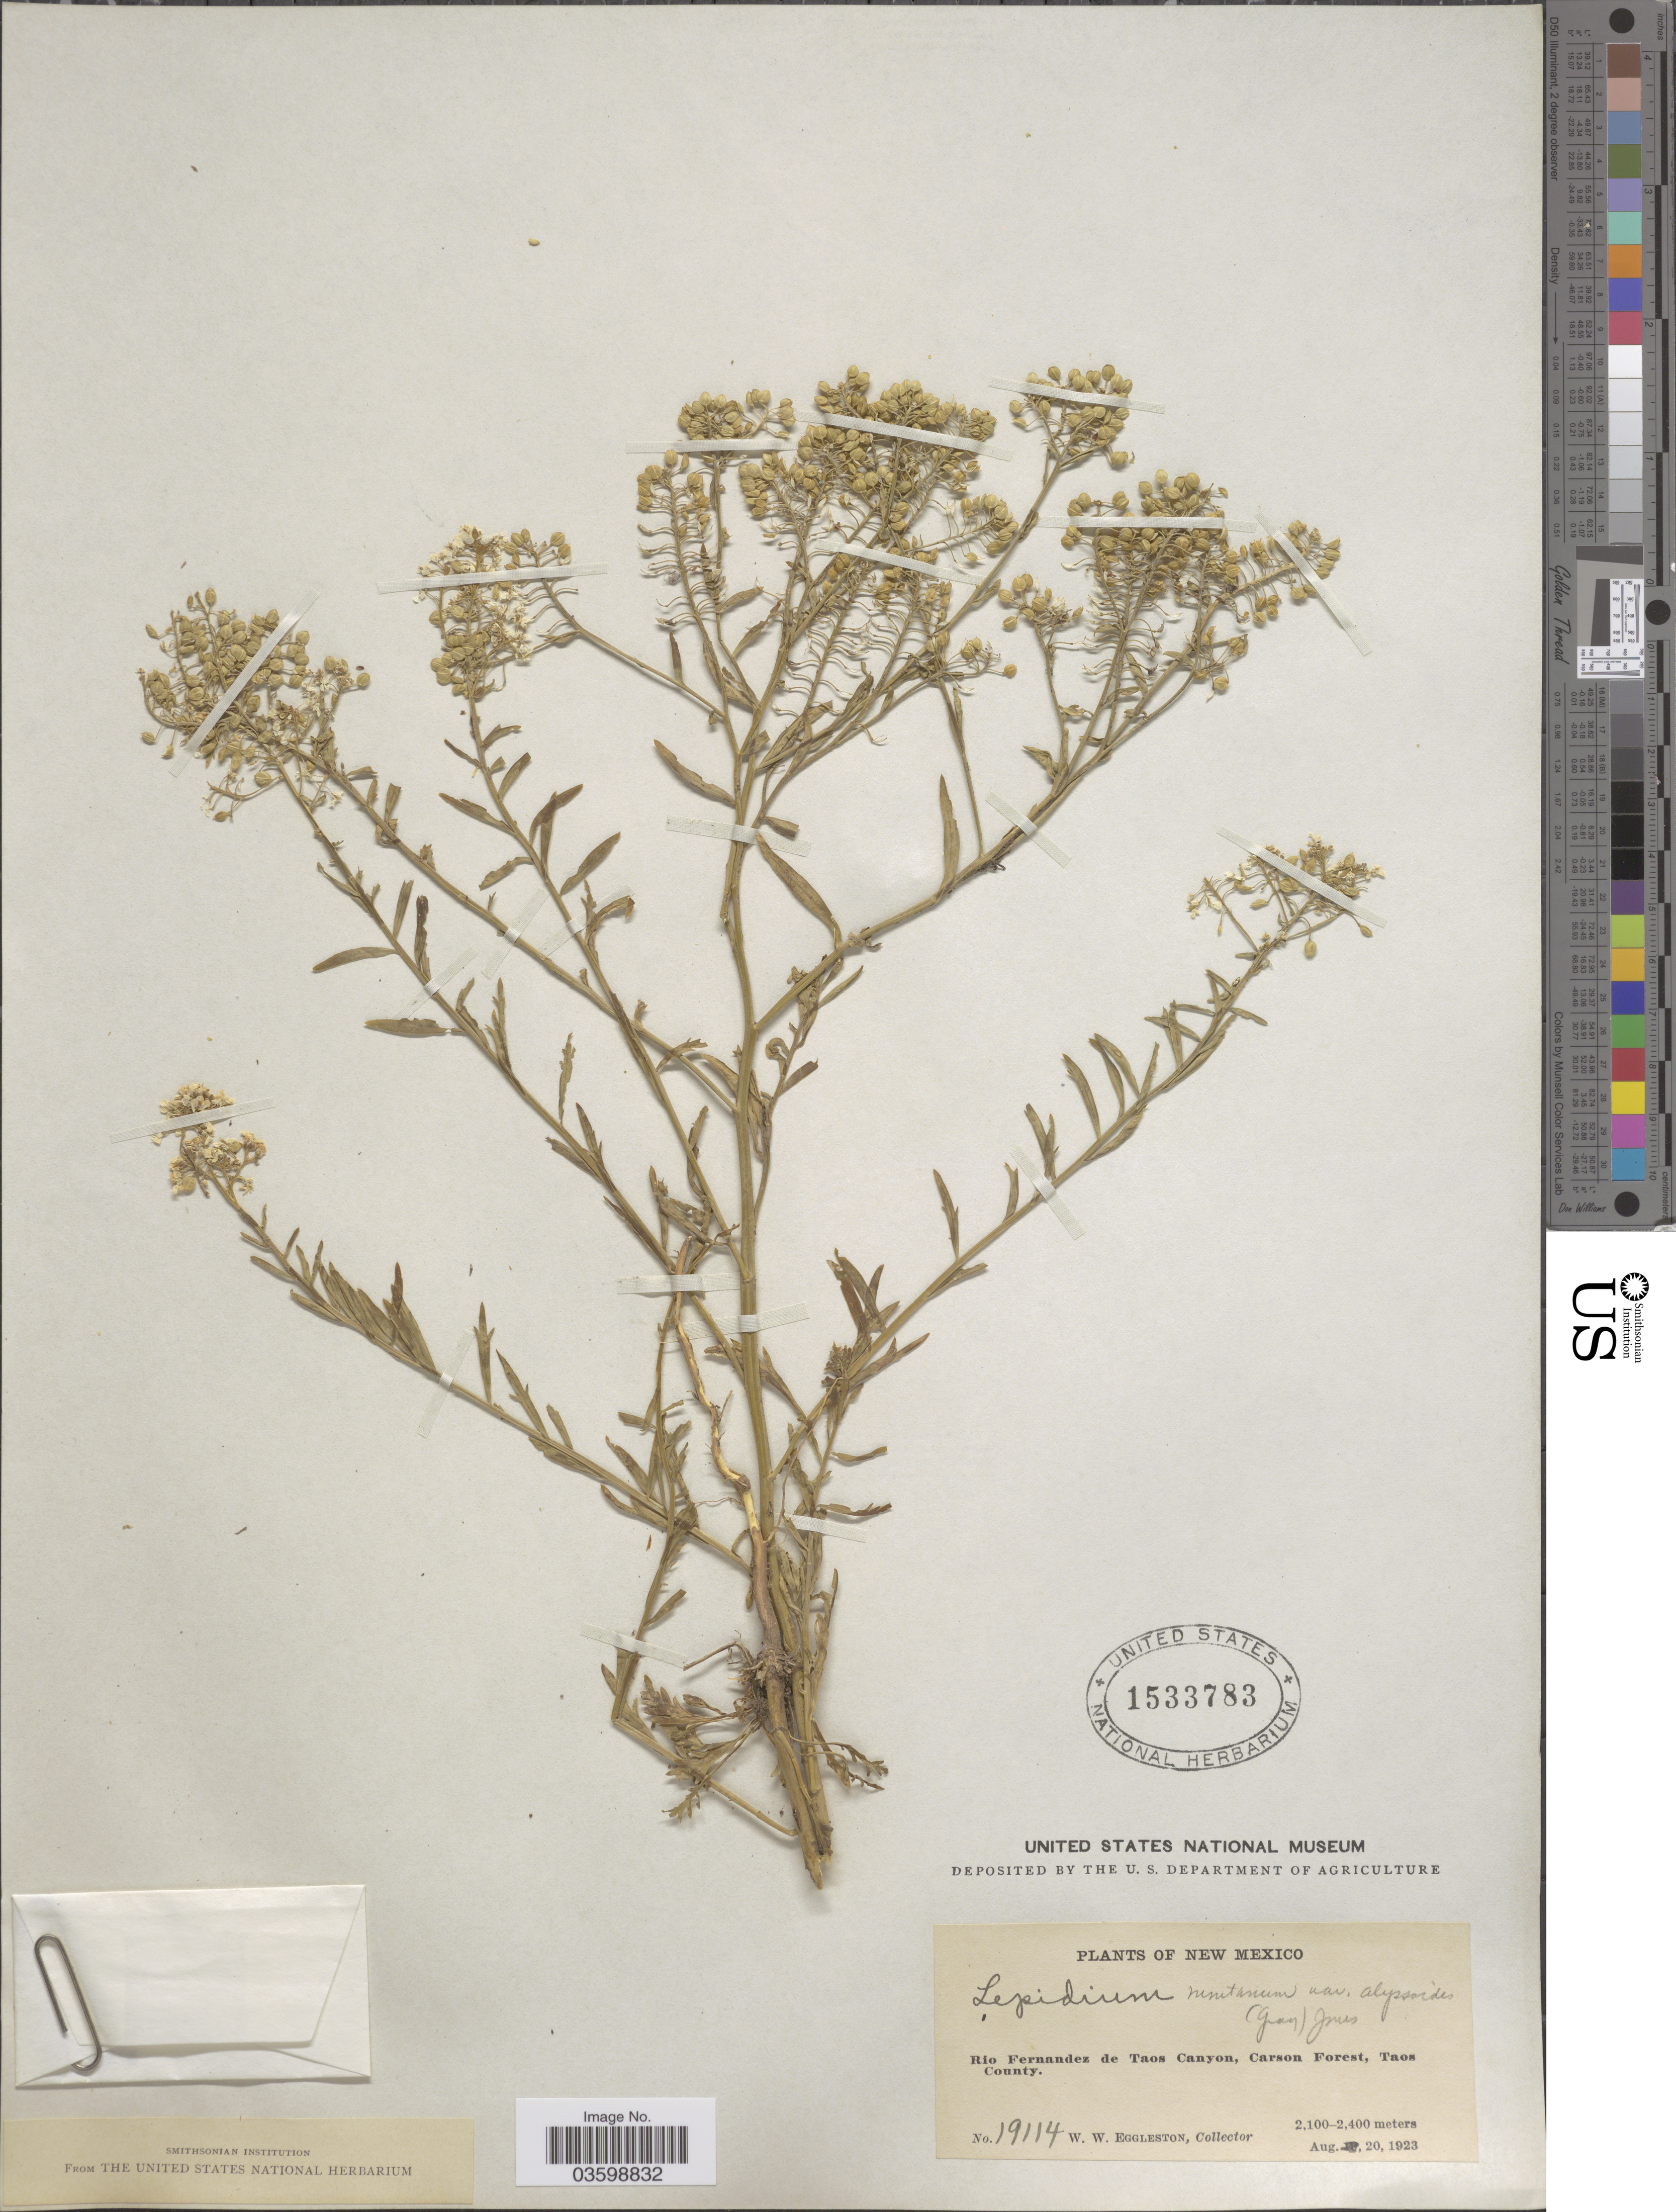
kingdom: Plantae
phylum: Tracheophyta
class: Magnoliopsida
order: Brassicales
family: Brassicaceae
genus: Lepidium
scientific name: Lepidium montanum var. alyssoides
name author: (A. Gray) M.E. Jones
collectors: W. W. Eggleston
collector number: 19114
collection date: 1923-08-20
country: United States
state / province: New Mexico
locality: Rio Fernandez de Taos Canyon, Carson Forest, Taos County.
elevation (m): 2100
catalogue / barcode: US 1533783